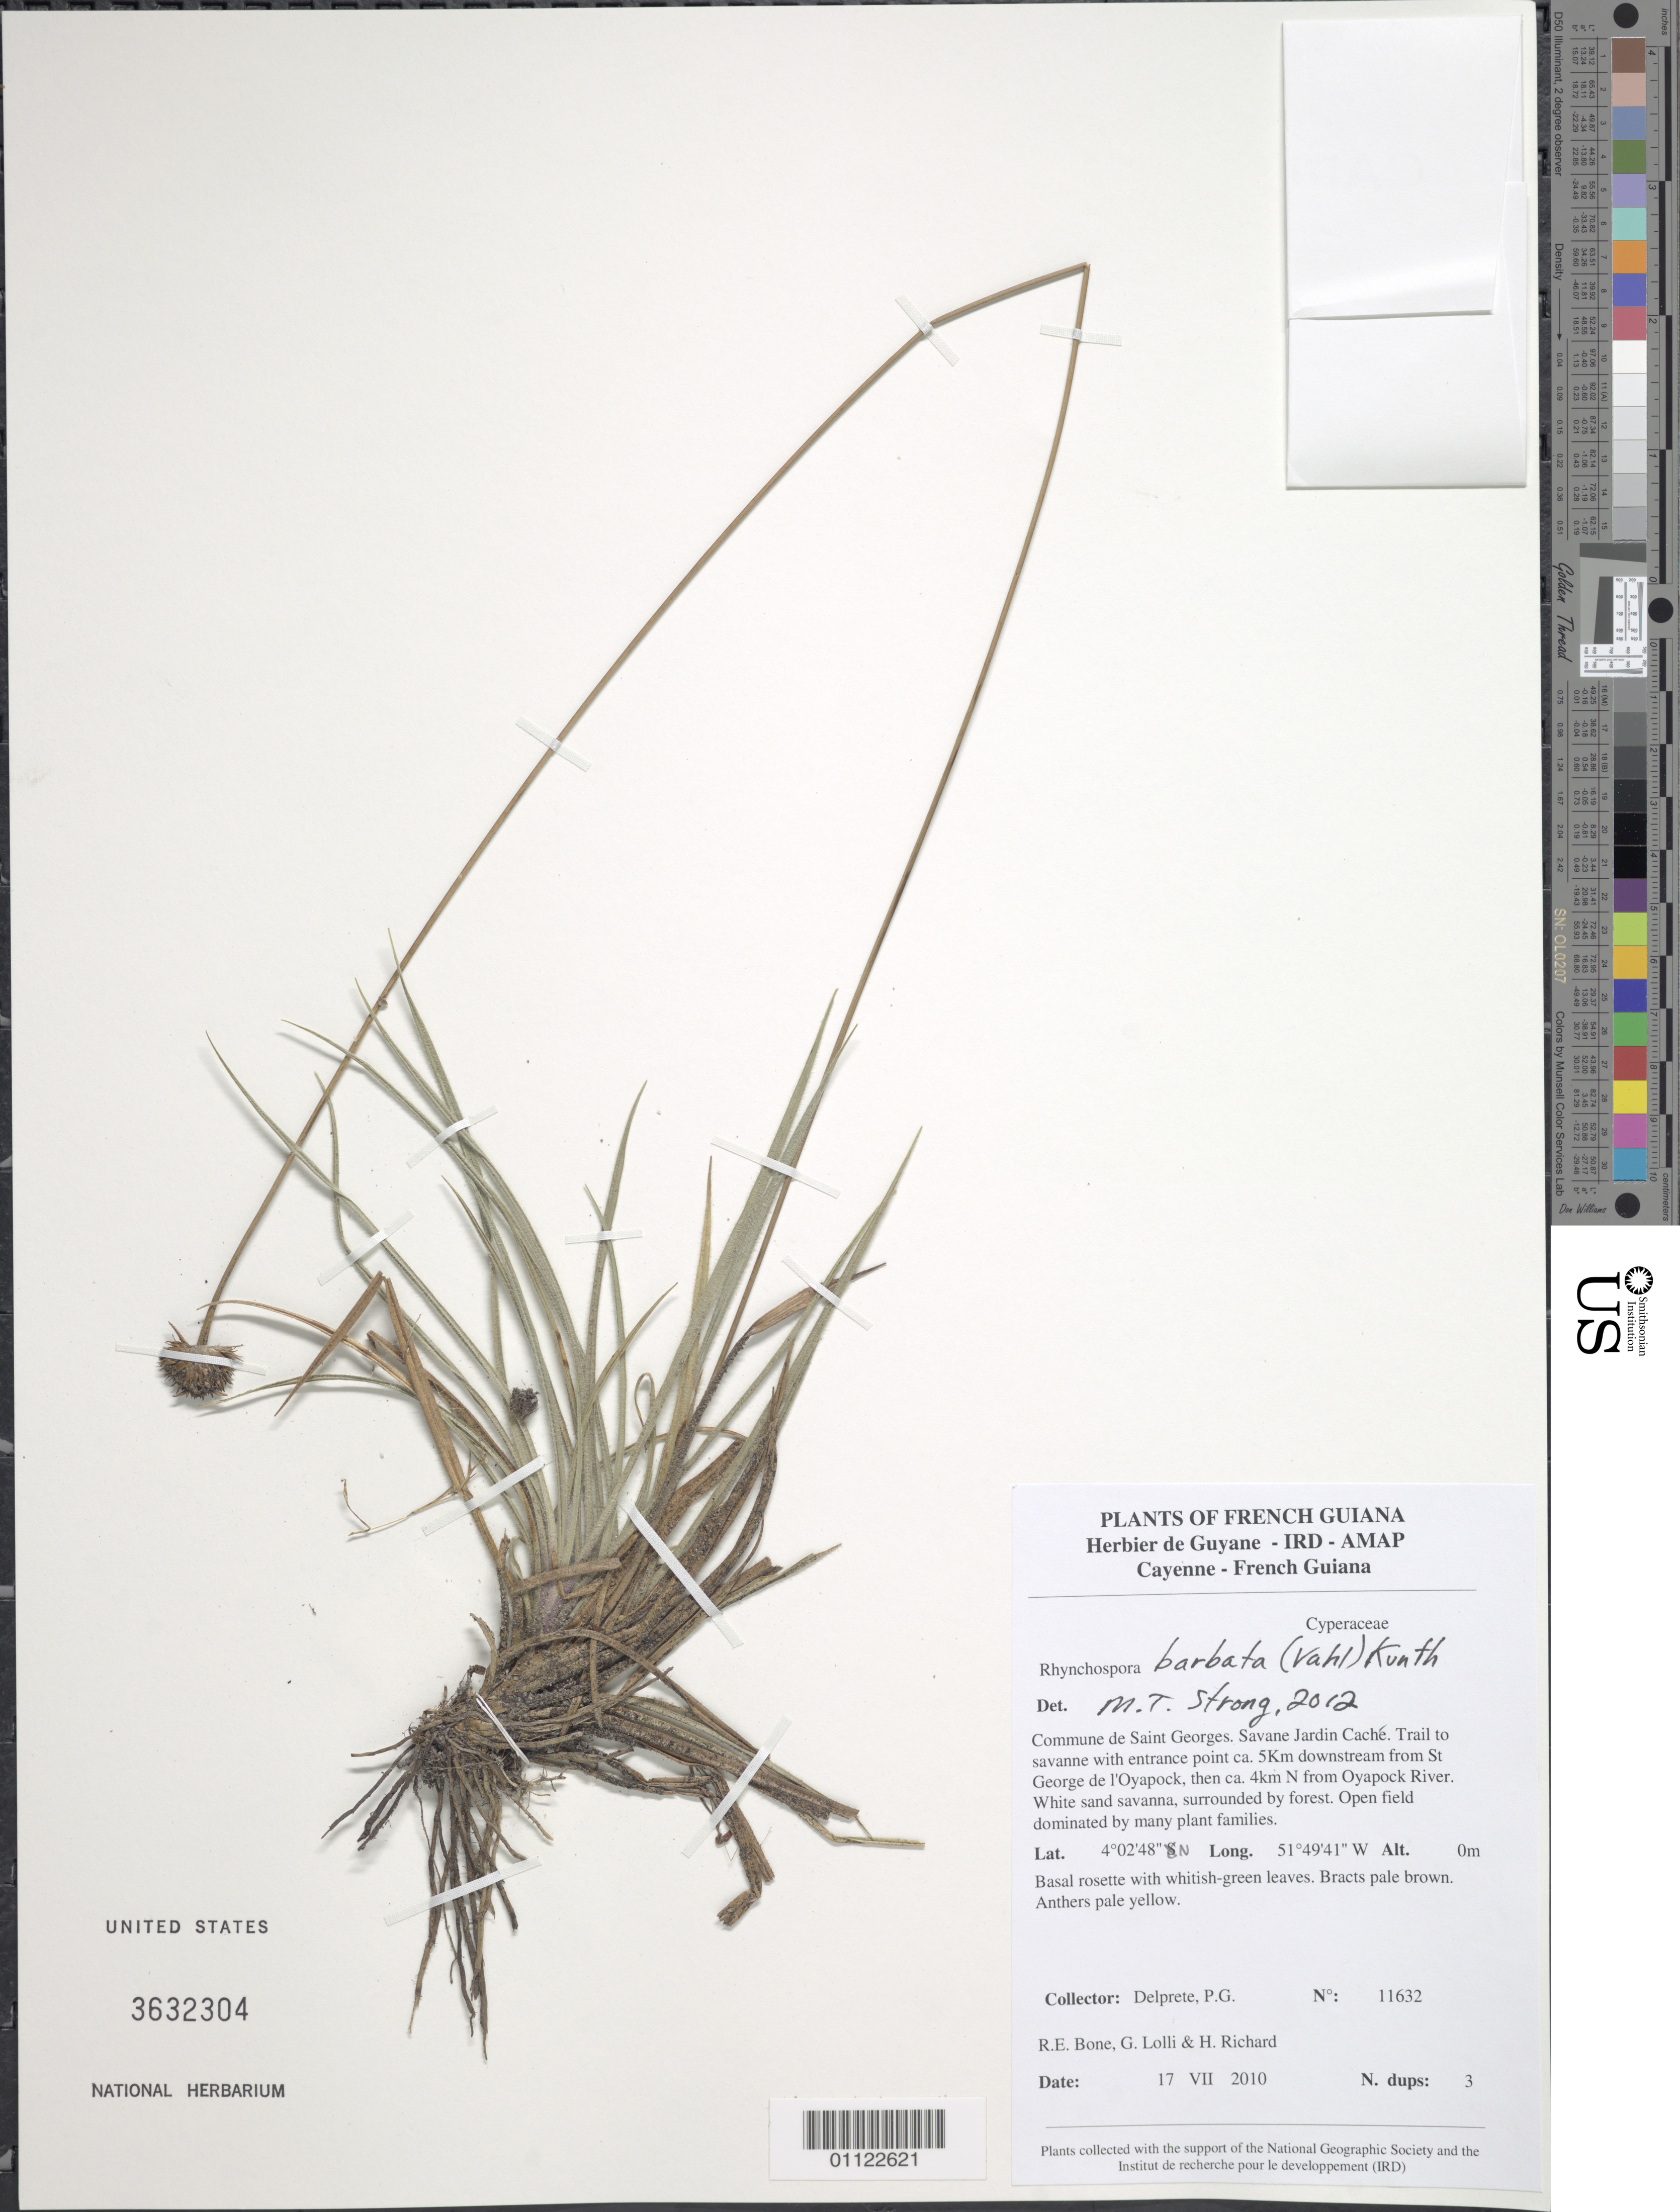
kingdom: Plantae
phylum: Tracheophyta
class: Liliopsida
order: Poales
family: Cyperaceae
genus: Rhynchospora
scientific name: Rhynchospora barbata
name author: (Vahl) Kunth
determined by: Alves, K.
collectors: P. G. Delprete, R. Bone, G. Lolli & H. Richard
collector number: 11632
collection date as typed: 17-Jul-10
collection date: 1910-07-17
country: French Guiana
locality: Commune de Saint Georges. Savane Jardin Caché. Trail to savanne with entrance point ca 5km downstream from St. George de l'Oyapock, then ca 4km N from Oyapock R.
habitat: Open field dominated by many plant families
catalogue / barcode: US 3632304